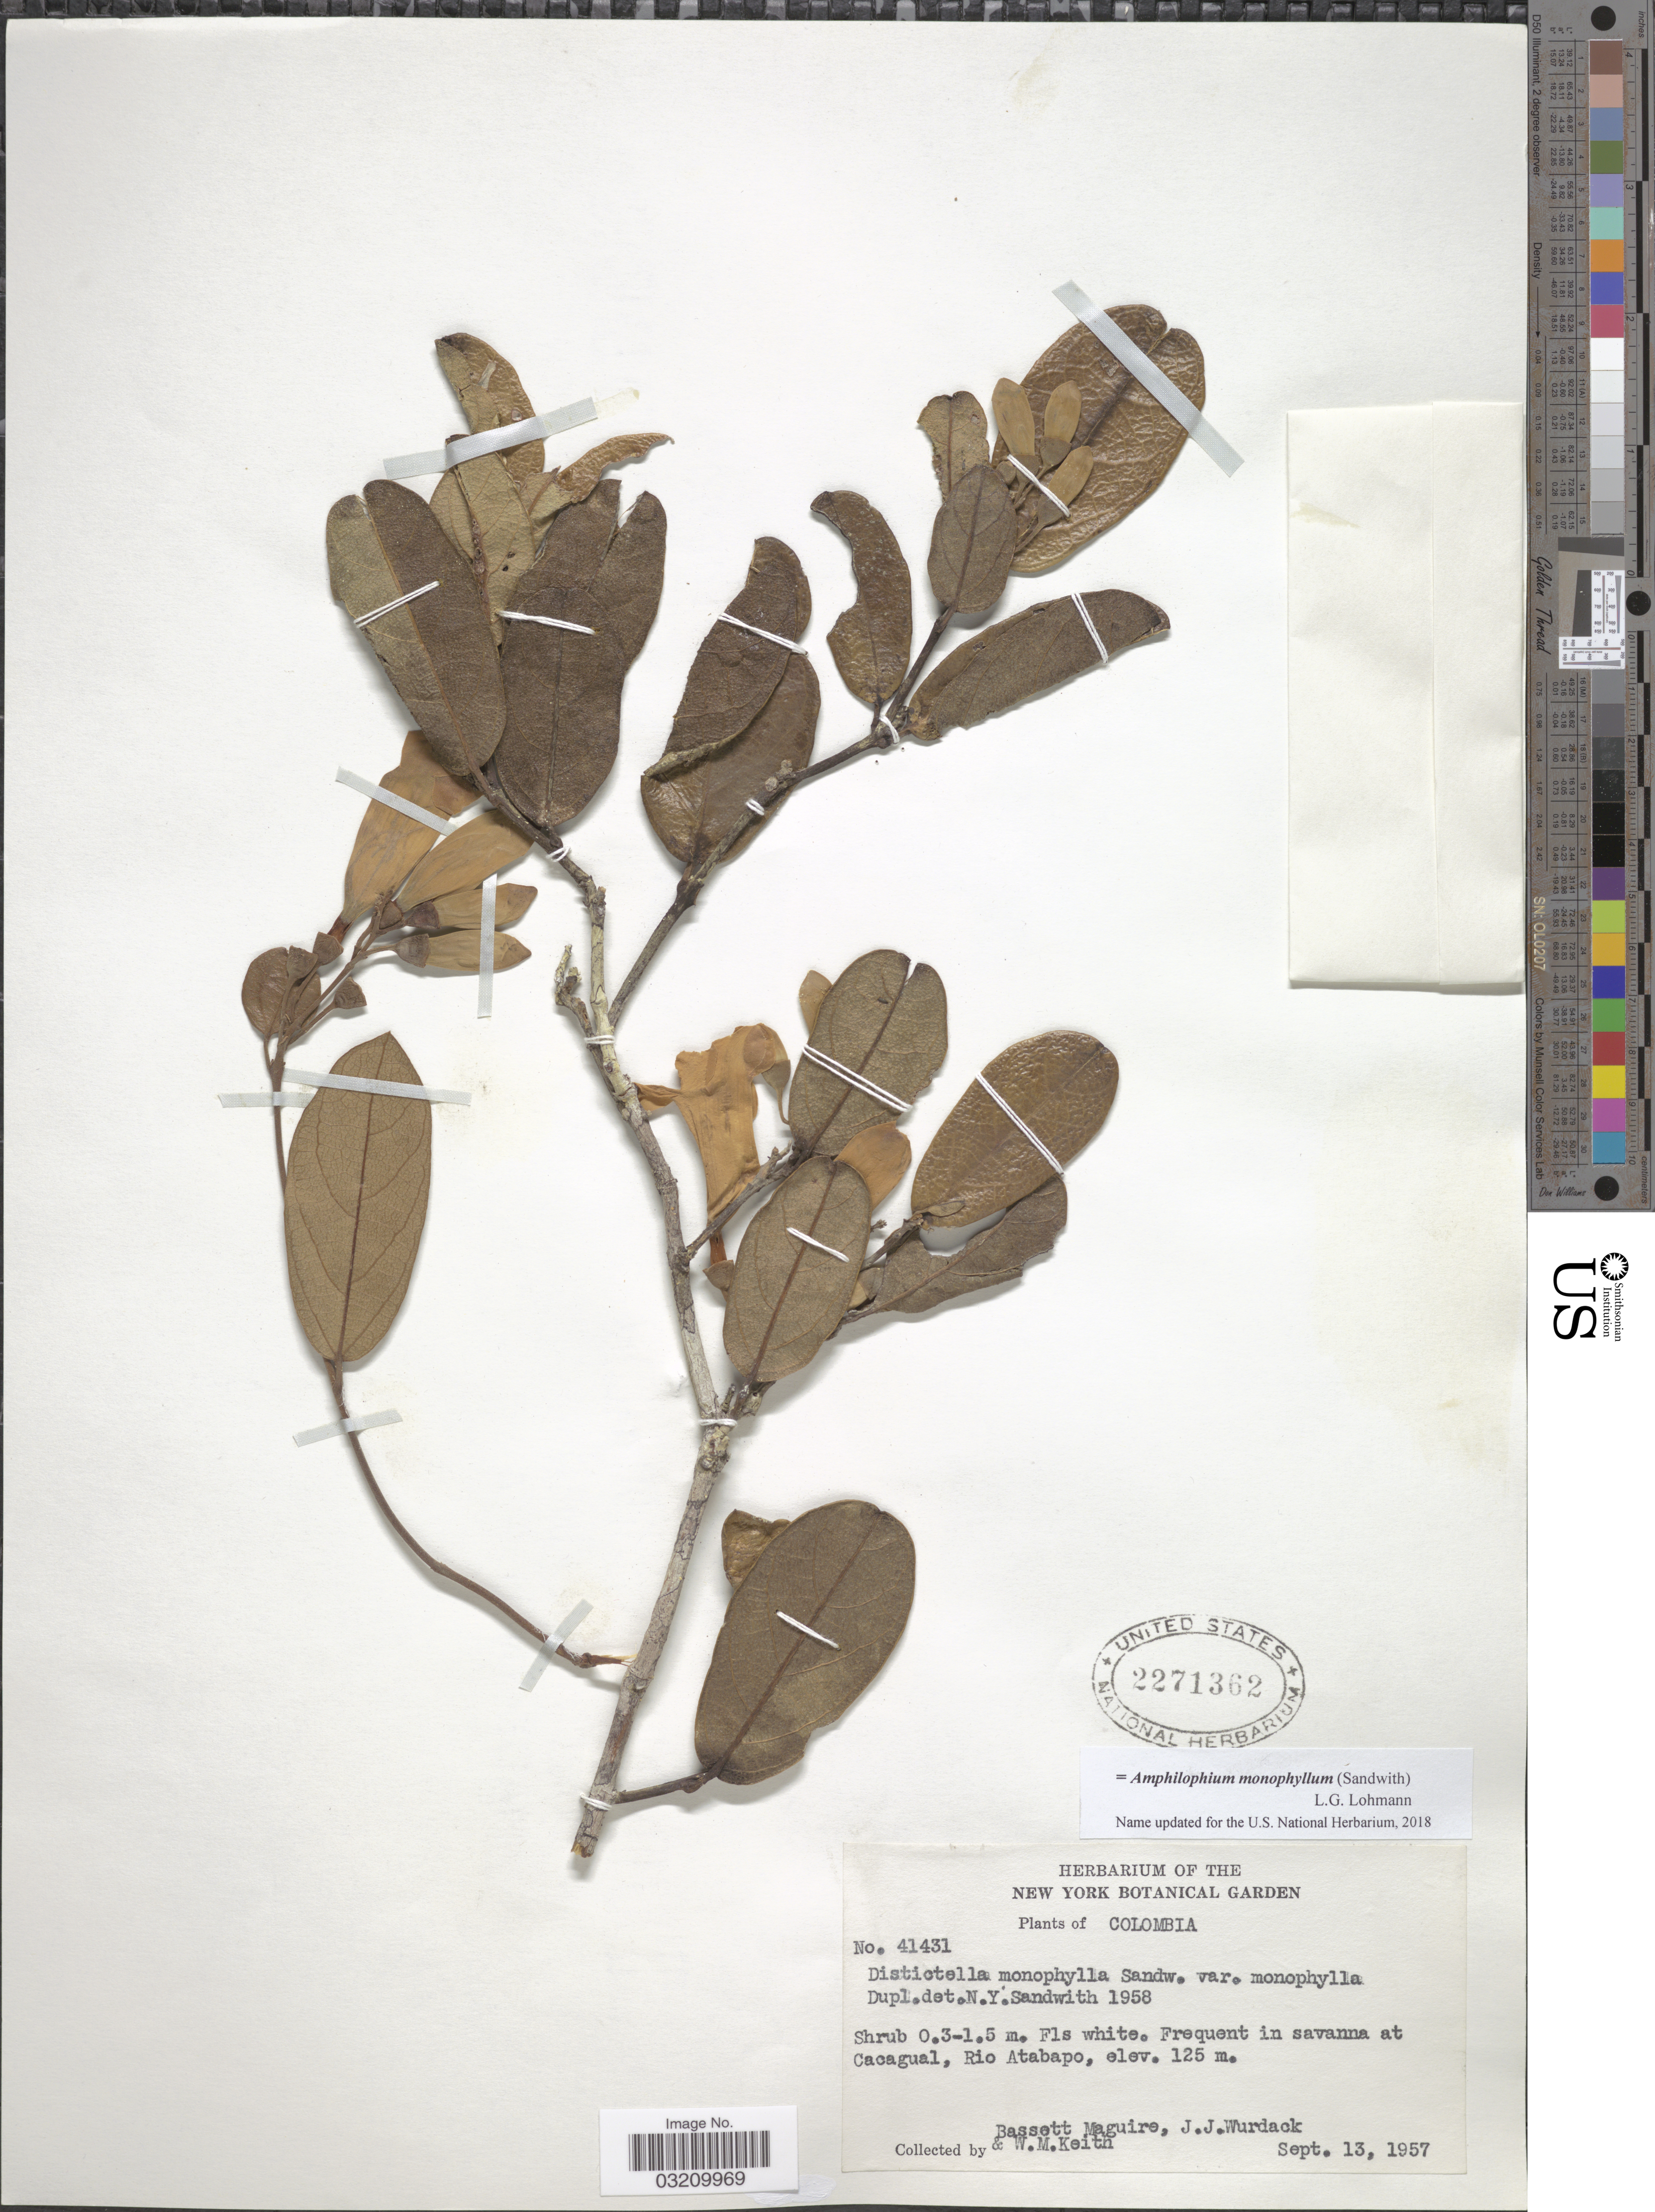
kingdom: Plantae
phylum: Tracheophyta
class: Magnoliopsida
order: Lamiales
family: Bignoniaceae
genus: Amphilophium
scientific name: Amphilophium monophyllum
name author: (Sandwith) L.G. Lohmann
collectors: B. Maguire, J. J. Wurdack & W. Keith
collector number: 41431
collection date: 1957-09-13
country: Colombia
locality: Frequent in savanna at Cacagual, Rio Atabapo.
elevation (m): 125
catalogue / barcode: US 2271362